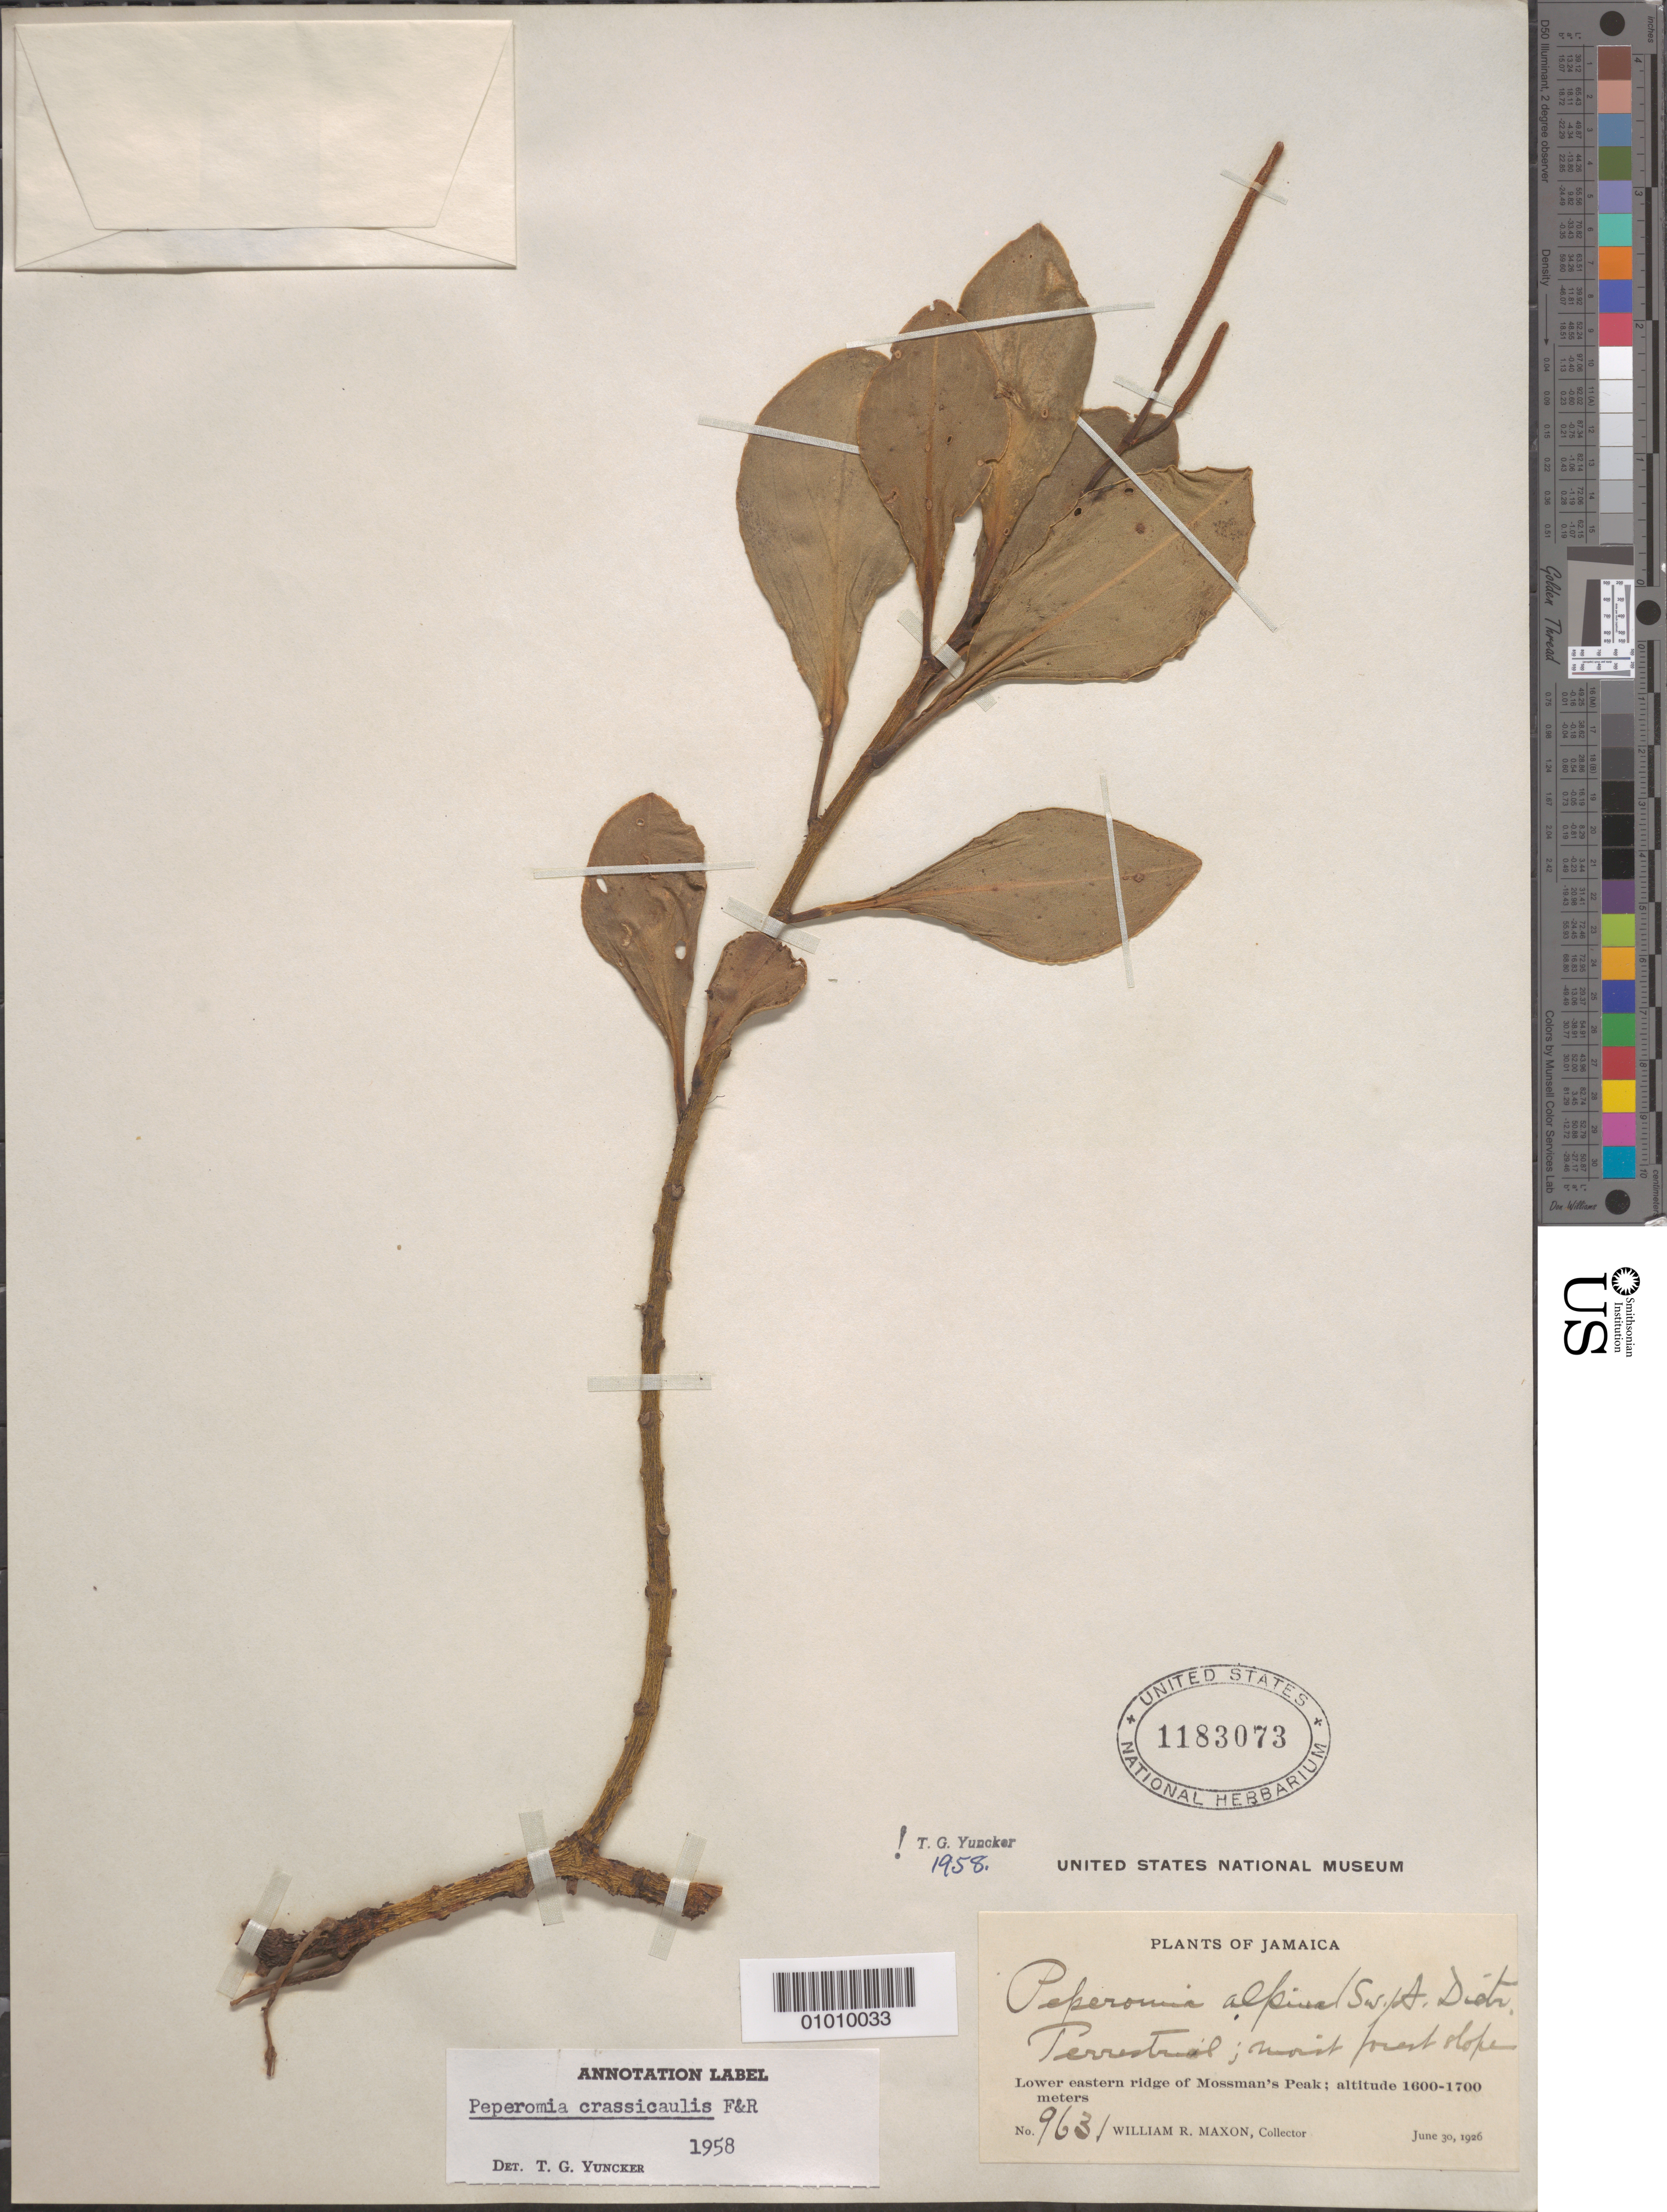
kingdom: Plantae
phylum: Tracheophyta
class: Magnoliopsida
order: Piperales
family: Piperaceae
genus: Peperomia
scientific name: Peperomia crassicaulis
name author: Fawc. & Rendle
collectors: W. R. Maxon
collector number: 9631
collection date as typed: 30 Jun 1926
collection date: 1926-06-30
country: Jamaica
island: Jamaica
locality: Terrestrial; moist forest slope. Lower eastern ridge of Mossman's Peak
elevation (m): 1600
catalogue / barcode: US 1183073